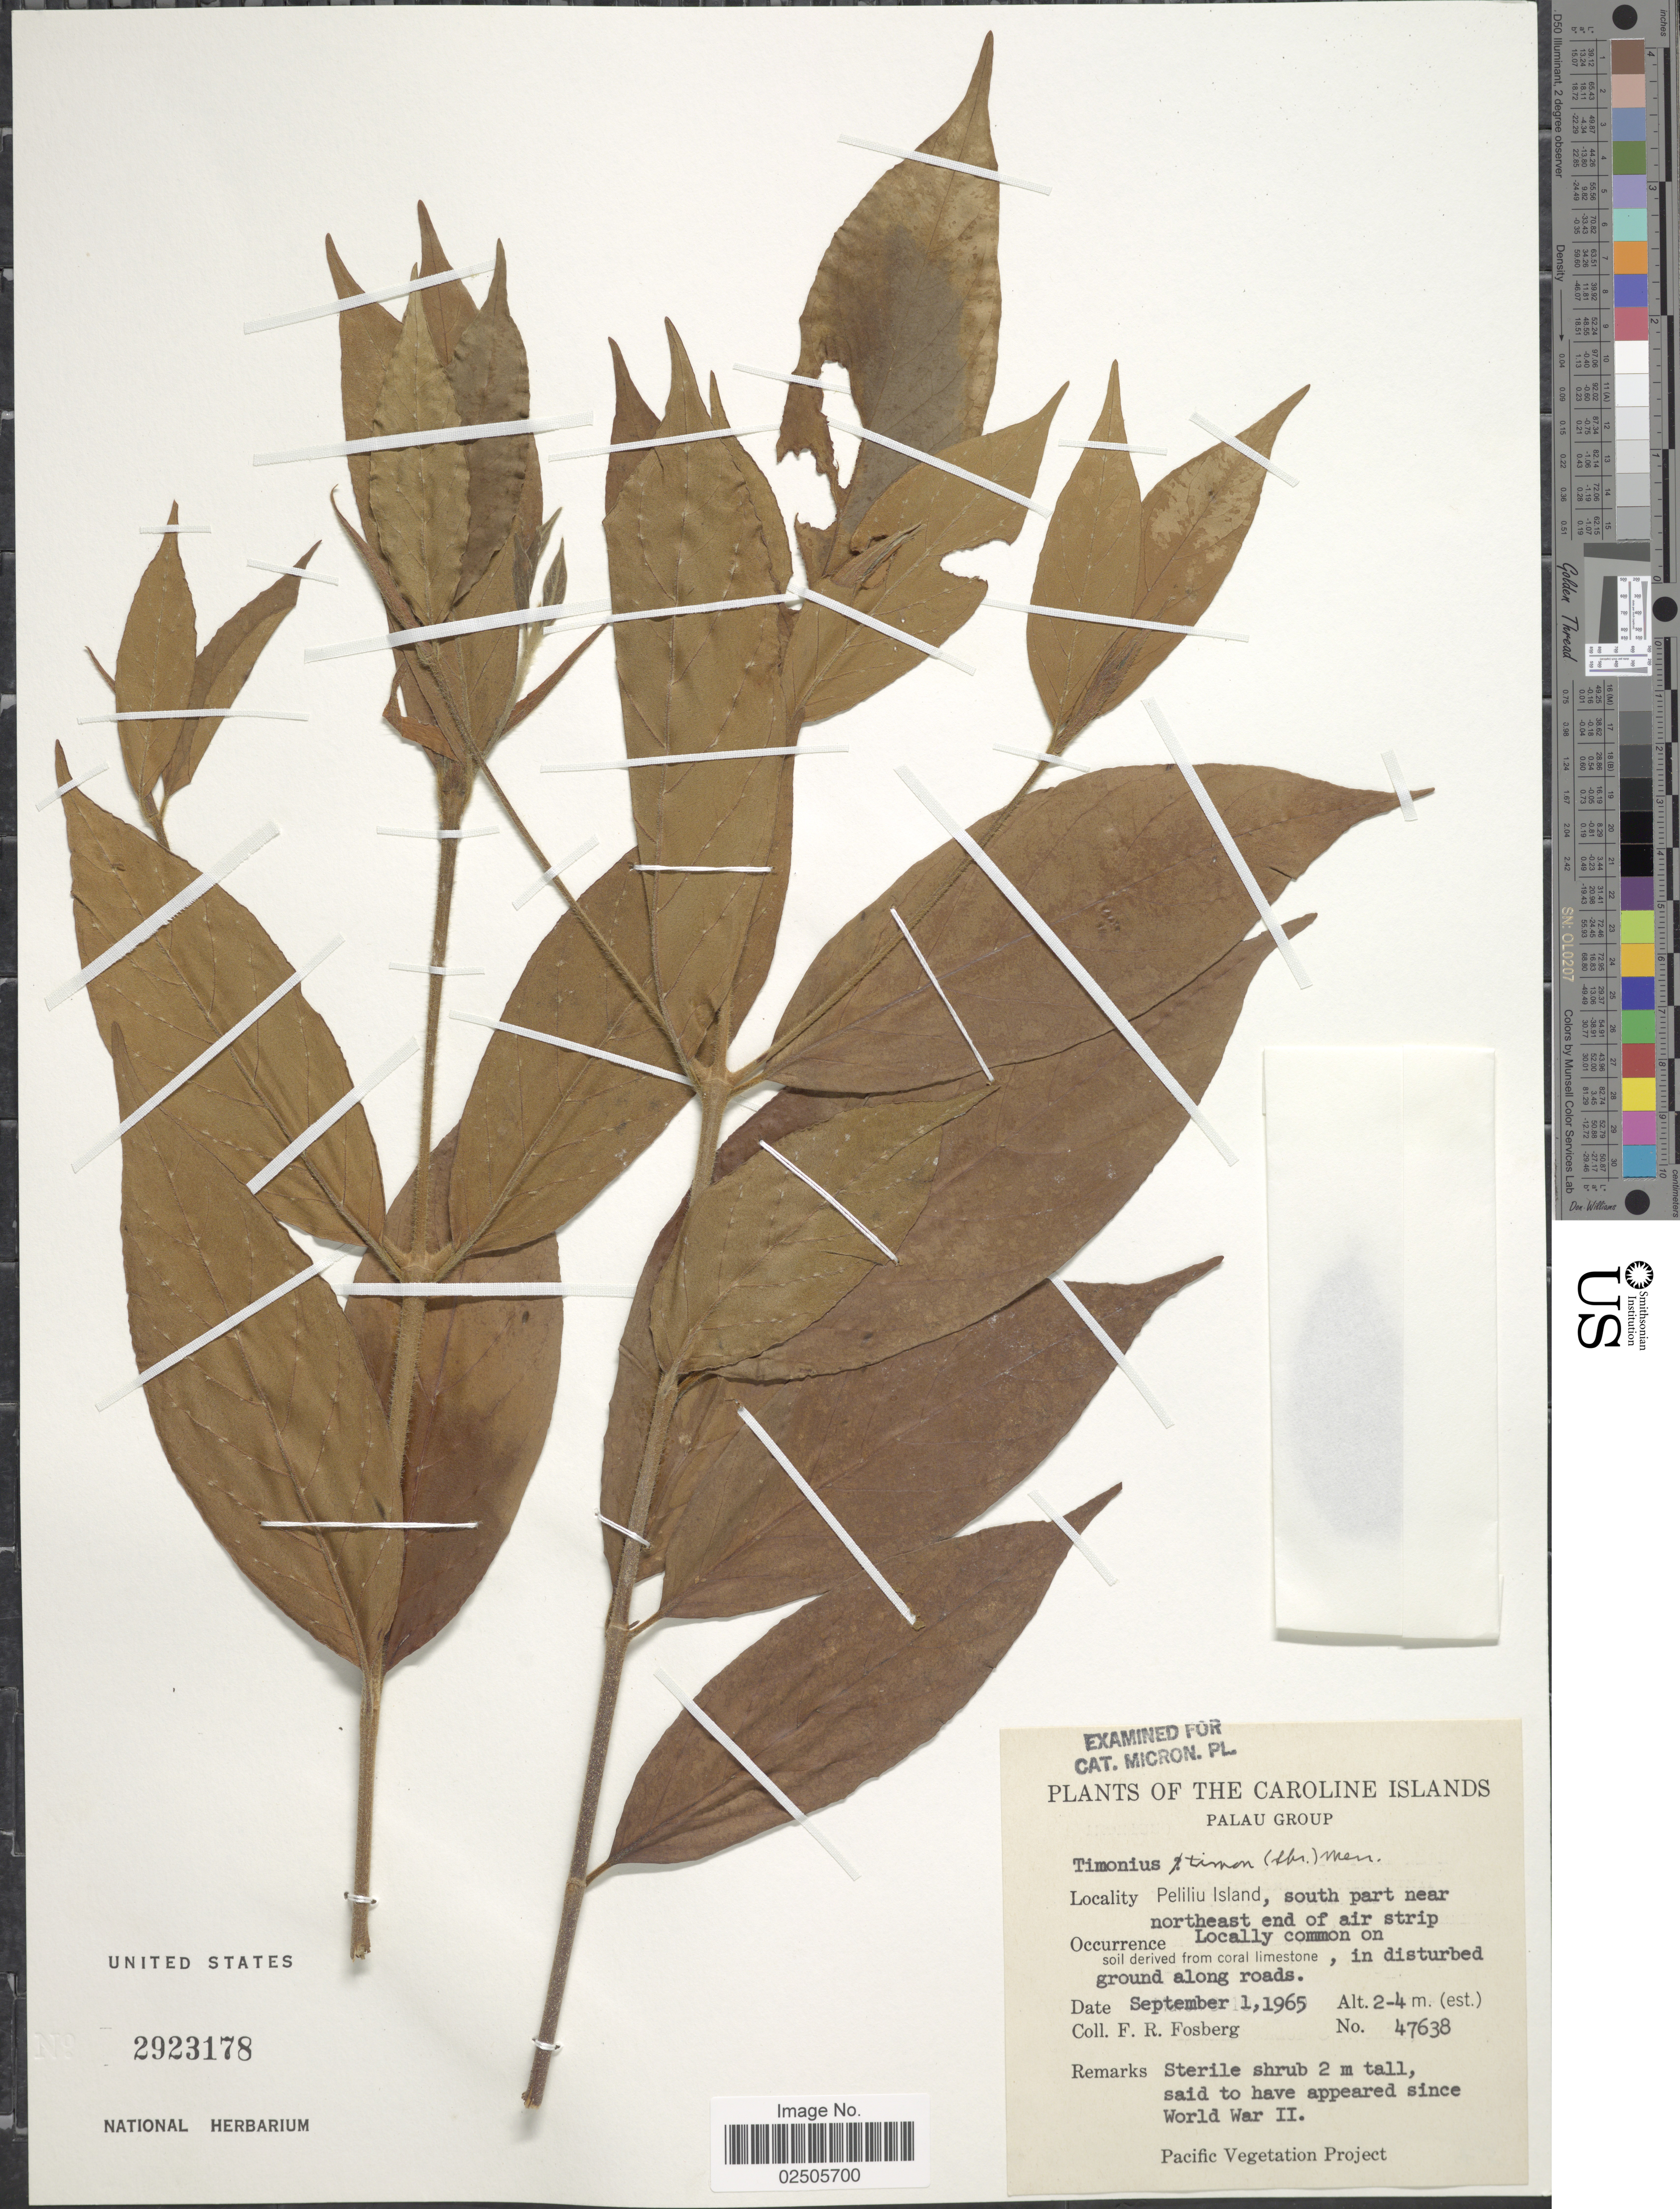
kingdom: Plantae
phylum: Tracheophyta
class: Magnoliopsida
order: Gentianales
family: Rubiaceae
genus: Timonius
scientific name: Timonius timon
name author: (Spreng.) Merr.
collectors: F. R. Fosberg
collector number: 47638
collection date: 1965-09-01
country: Palau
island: Beliliou [Peleliu]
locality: Peliliu Island, south part near northeast end of air strip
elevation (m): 2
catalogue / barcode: US 2923178